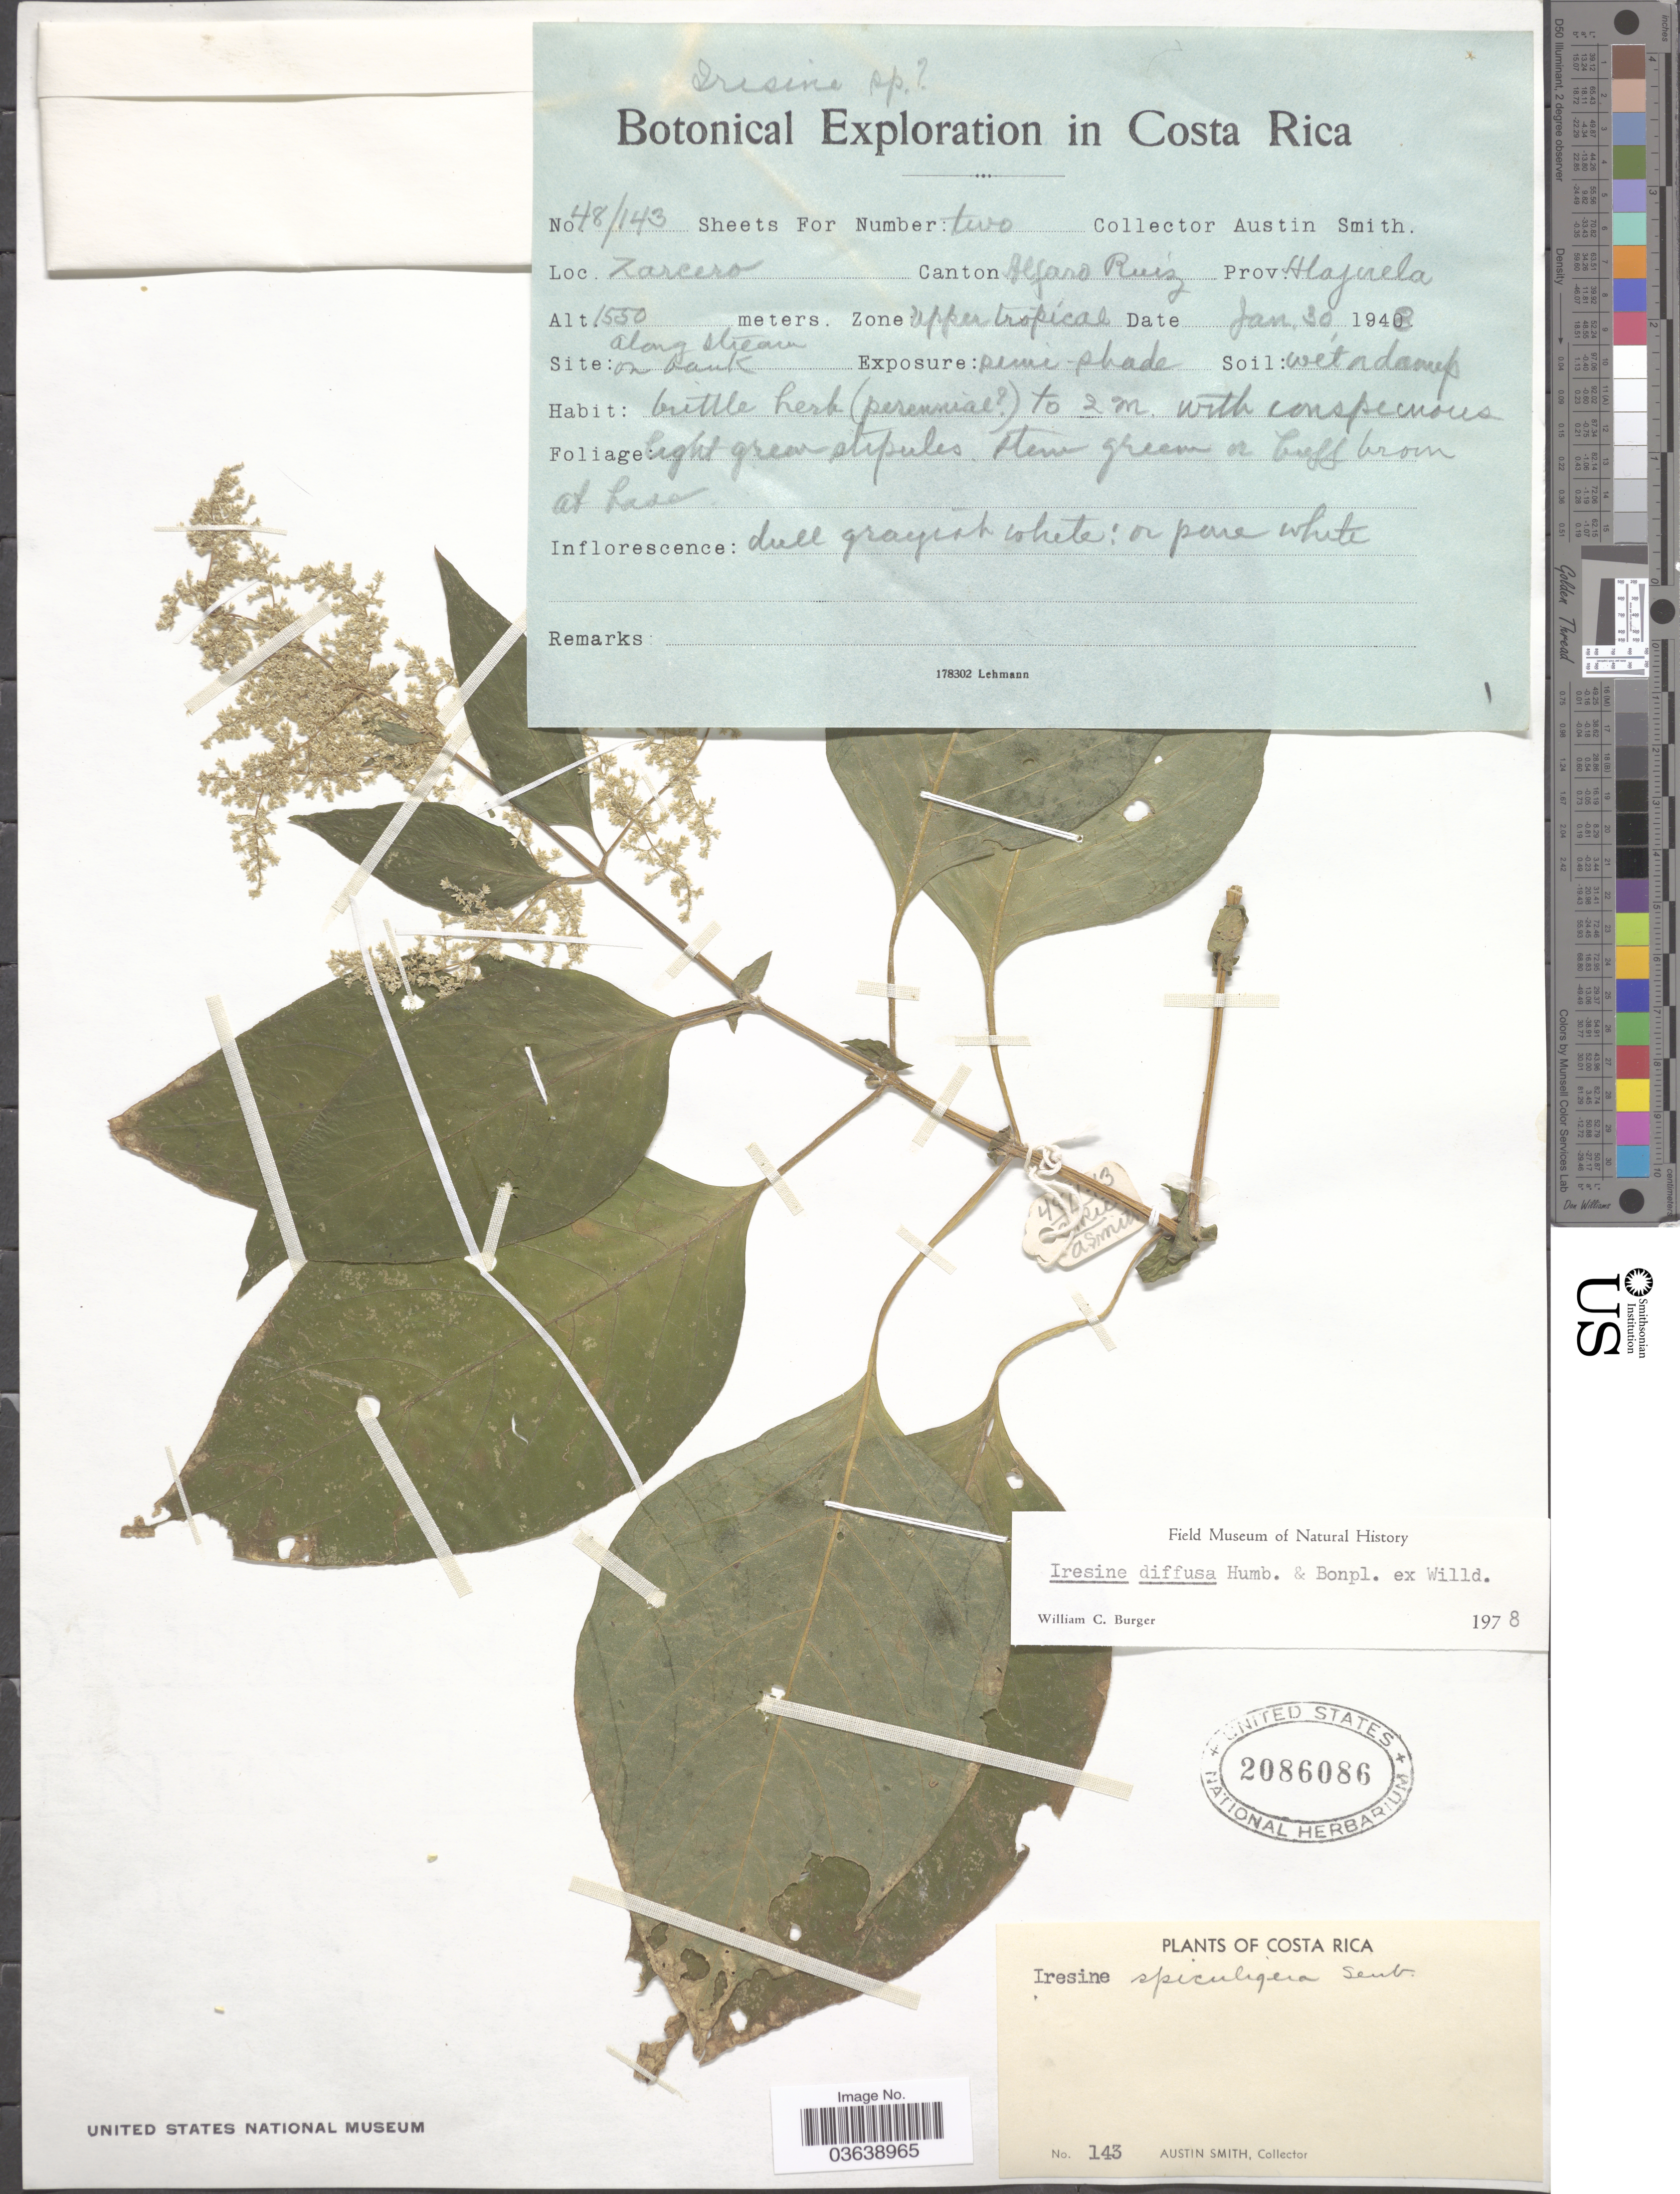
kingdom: Plantae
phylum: Tracheophyta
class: Magnoliopsida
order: Caryophyllales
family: Amaranthaceae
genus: Iresine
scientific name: Iresine celosia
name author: L.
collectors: Aust P. Smith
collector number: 48/143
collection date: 1948-01-30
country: Costa Rica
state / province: Alajuela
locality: Zarcero. Canton Alfaro Ruiz. Zone: Upper tropical.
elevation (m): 1550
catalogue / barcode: US 2086086